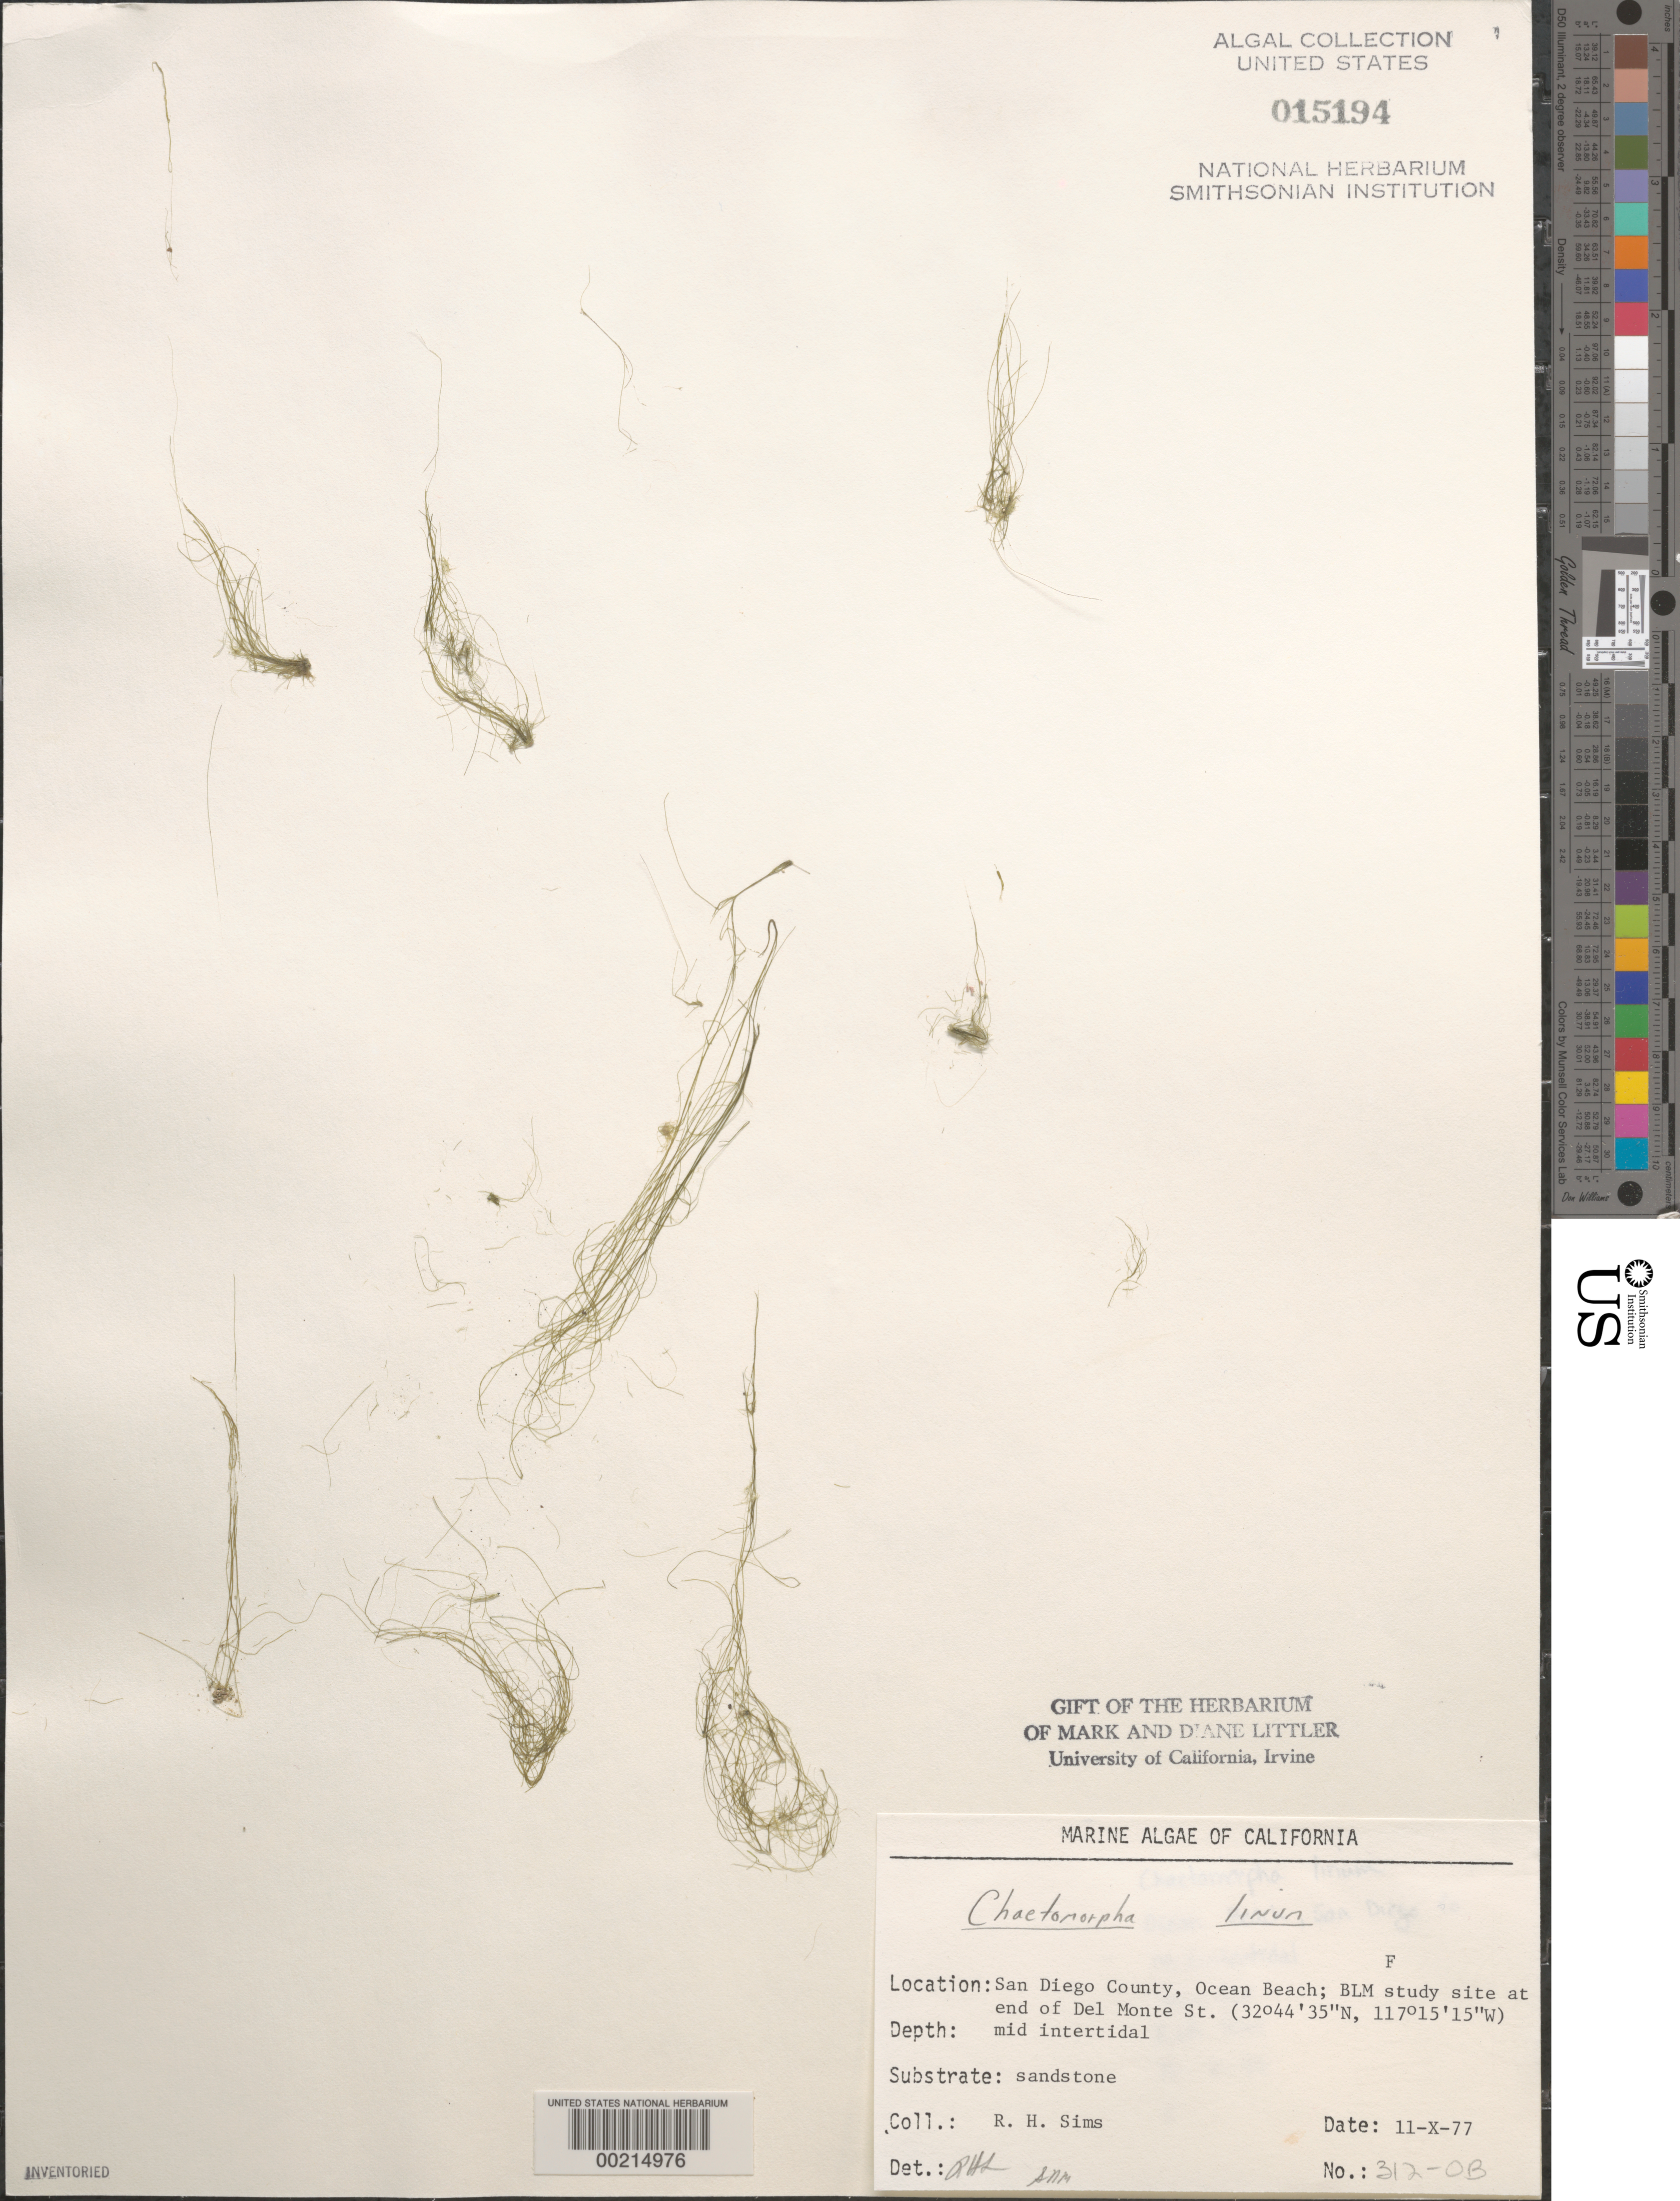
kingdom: Plantae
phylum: Chlorophyta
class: Ulvophyceae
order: Cladophorales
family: Cladophoraceae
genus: Chaetomorpha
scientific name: Chaetomorpha linum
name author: (O.F. Muell.) Kütz.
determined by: Sims, Robert H.; Murray, S. N.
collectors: R. H. Sims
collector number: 312-ob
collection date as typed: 11 Oct 1977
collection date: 1977-10-11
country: United States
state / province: California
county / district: San Diego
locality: Ocean Beach, end of Del Monte Street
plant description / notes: BLM-SOCALBIGHT Rocky Intertidal Survey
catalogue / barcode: US 15194